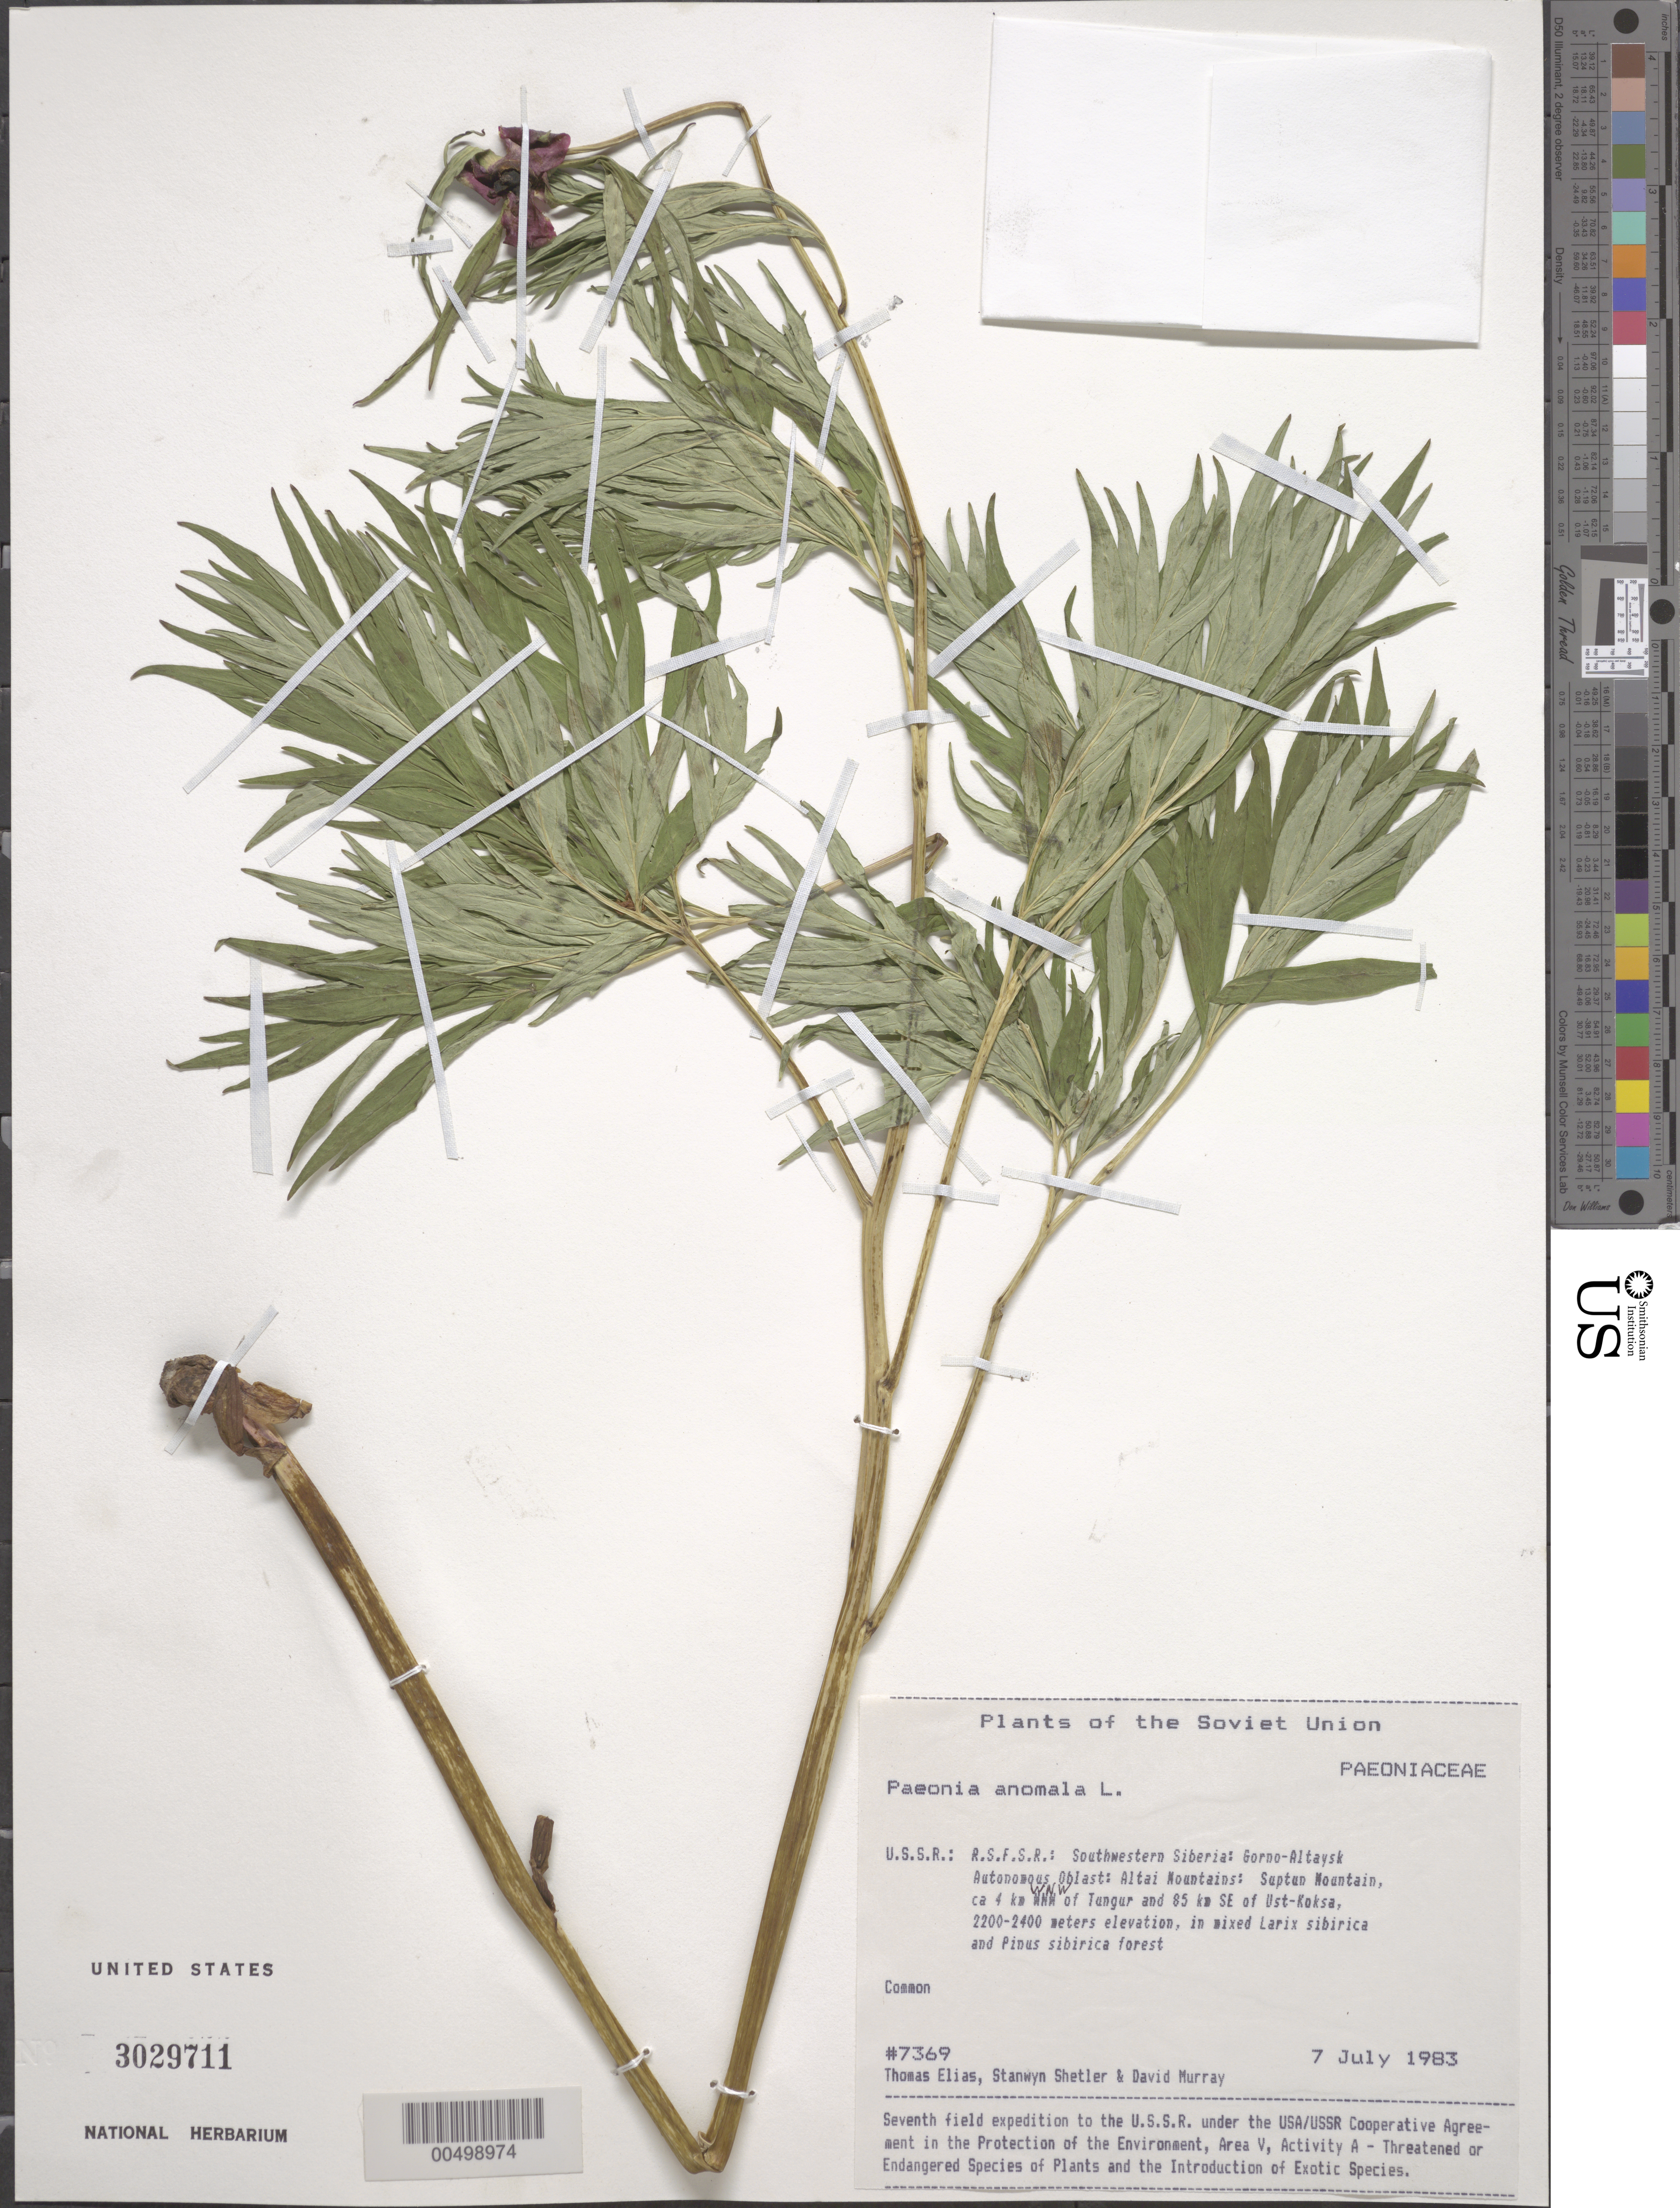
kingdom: Plantae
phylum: Tracheophyta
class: Magnoliopsida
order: Saxifragales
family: Paeoniaceae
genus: Paeonia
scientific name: Paeonia anomala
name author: L.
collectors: T. Elias, S. Shetler & D. F. Murray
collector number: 7369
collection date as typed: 07 Jul 1983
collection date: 1983-07-07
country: Russian Federation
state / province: Altai Republic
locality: Altai Mountains, Suptun Mountain, ca. 4 km WNW of Tungur and 85 km SE of Ust-Koksa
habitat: in mixed Larix sibirica and Pinus sibirica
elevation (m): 2200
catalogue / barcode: US 3029711